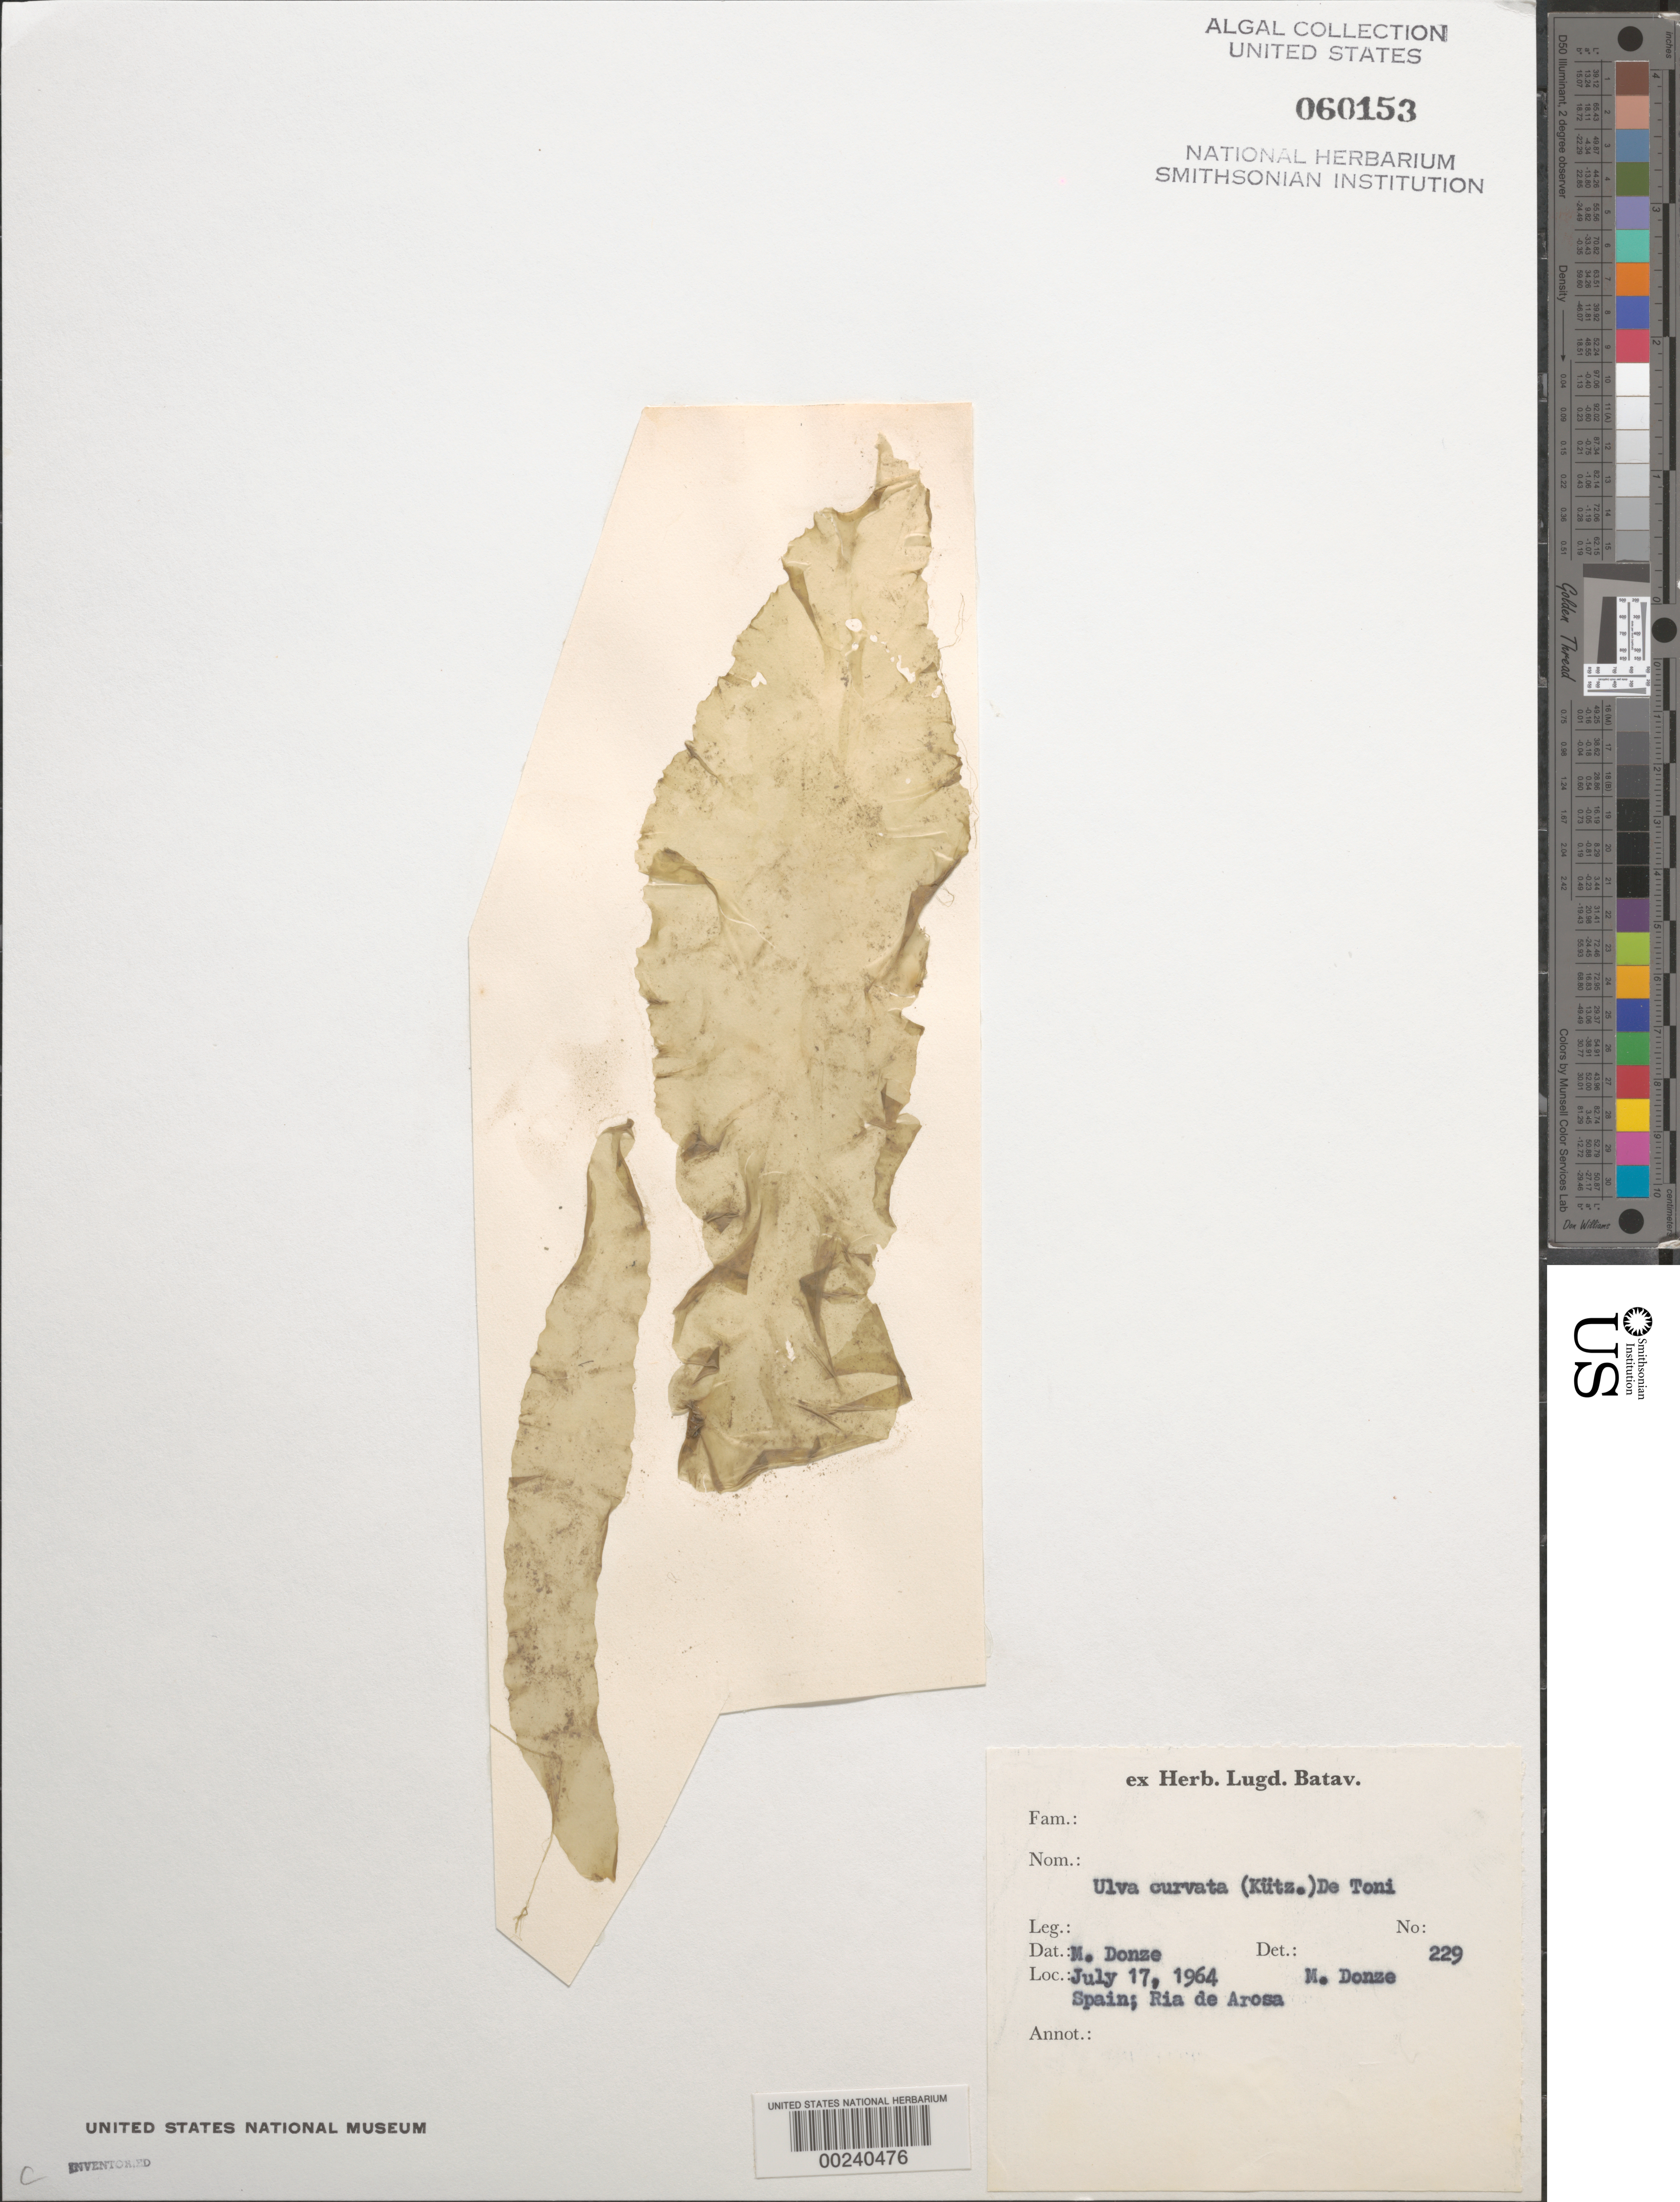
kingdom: Plantae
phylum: Chlorophyta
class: Ulvophyceae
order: Ulvales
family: Ulvaceae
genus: Ulva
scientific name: Ulva curvata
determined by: Donze, M.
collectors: M. Donze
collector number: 229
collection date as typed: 17 Jul 1964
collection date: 1964-07-17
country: Spain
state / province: Galicia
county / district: Pontevedra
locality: Ria de arosa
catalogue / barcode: US 60153